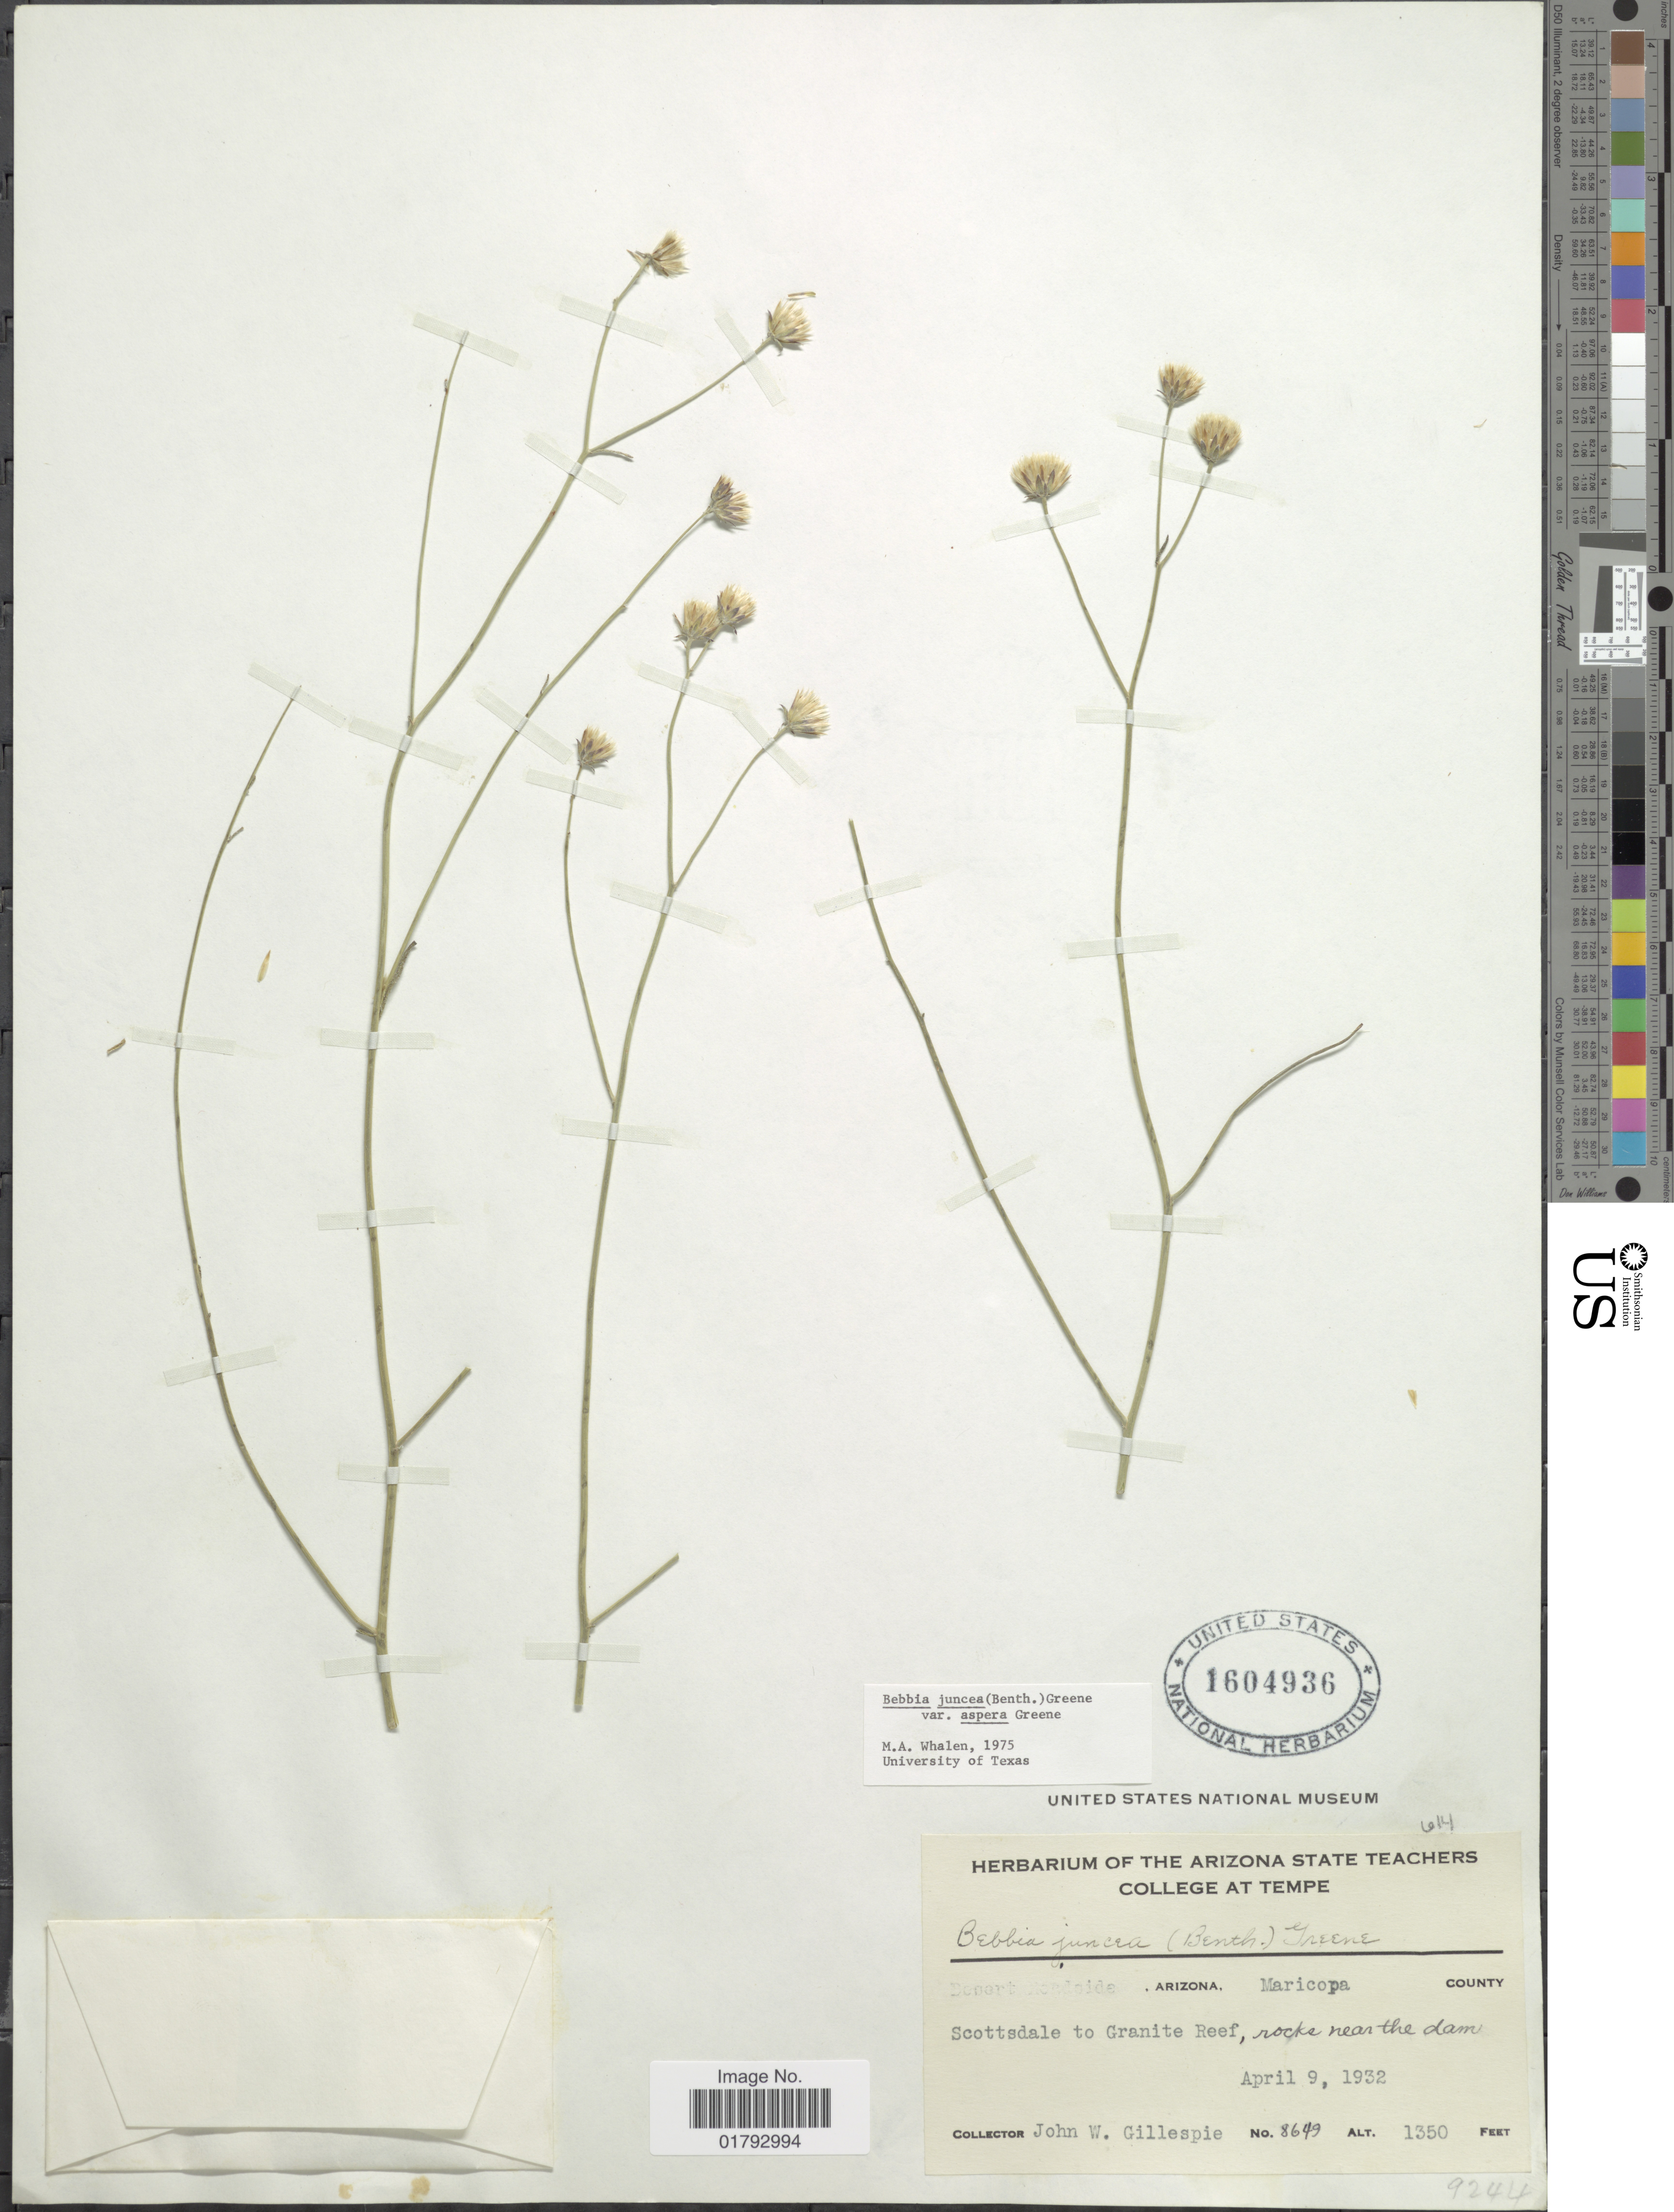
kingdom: Plantae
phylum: Tracheophyta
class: Magnoliopsida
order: Asterales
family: Asteraceae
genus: Bebbia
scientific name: Bebbia juncea var. aspera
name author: Greene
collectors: J. W. Gillespie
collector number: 8649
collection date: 1932-04-09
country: United States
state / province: Arizona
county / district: Maricopa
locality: [illegible text] Roadside, Scottsdale to Granite Reef, rocks near the dam.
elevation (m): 411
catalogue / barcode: US 1604936